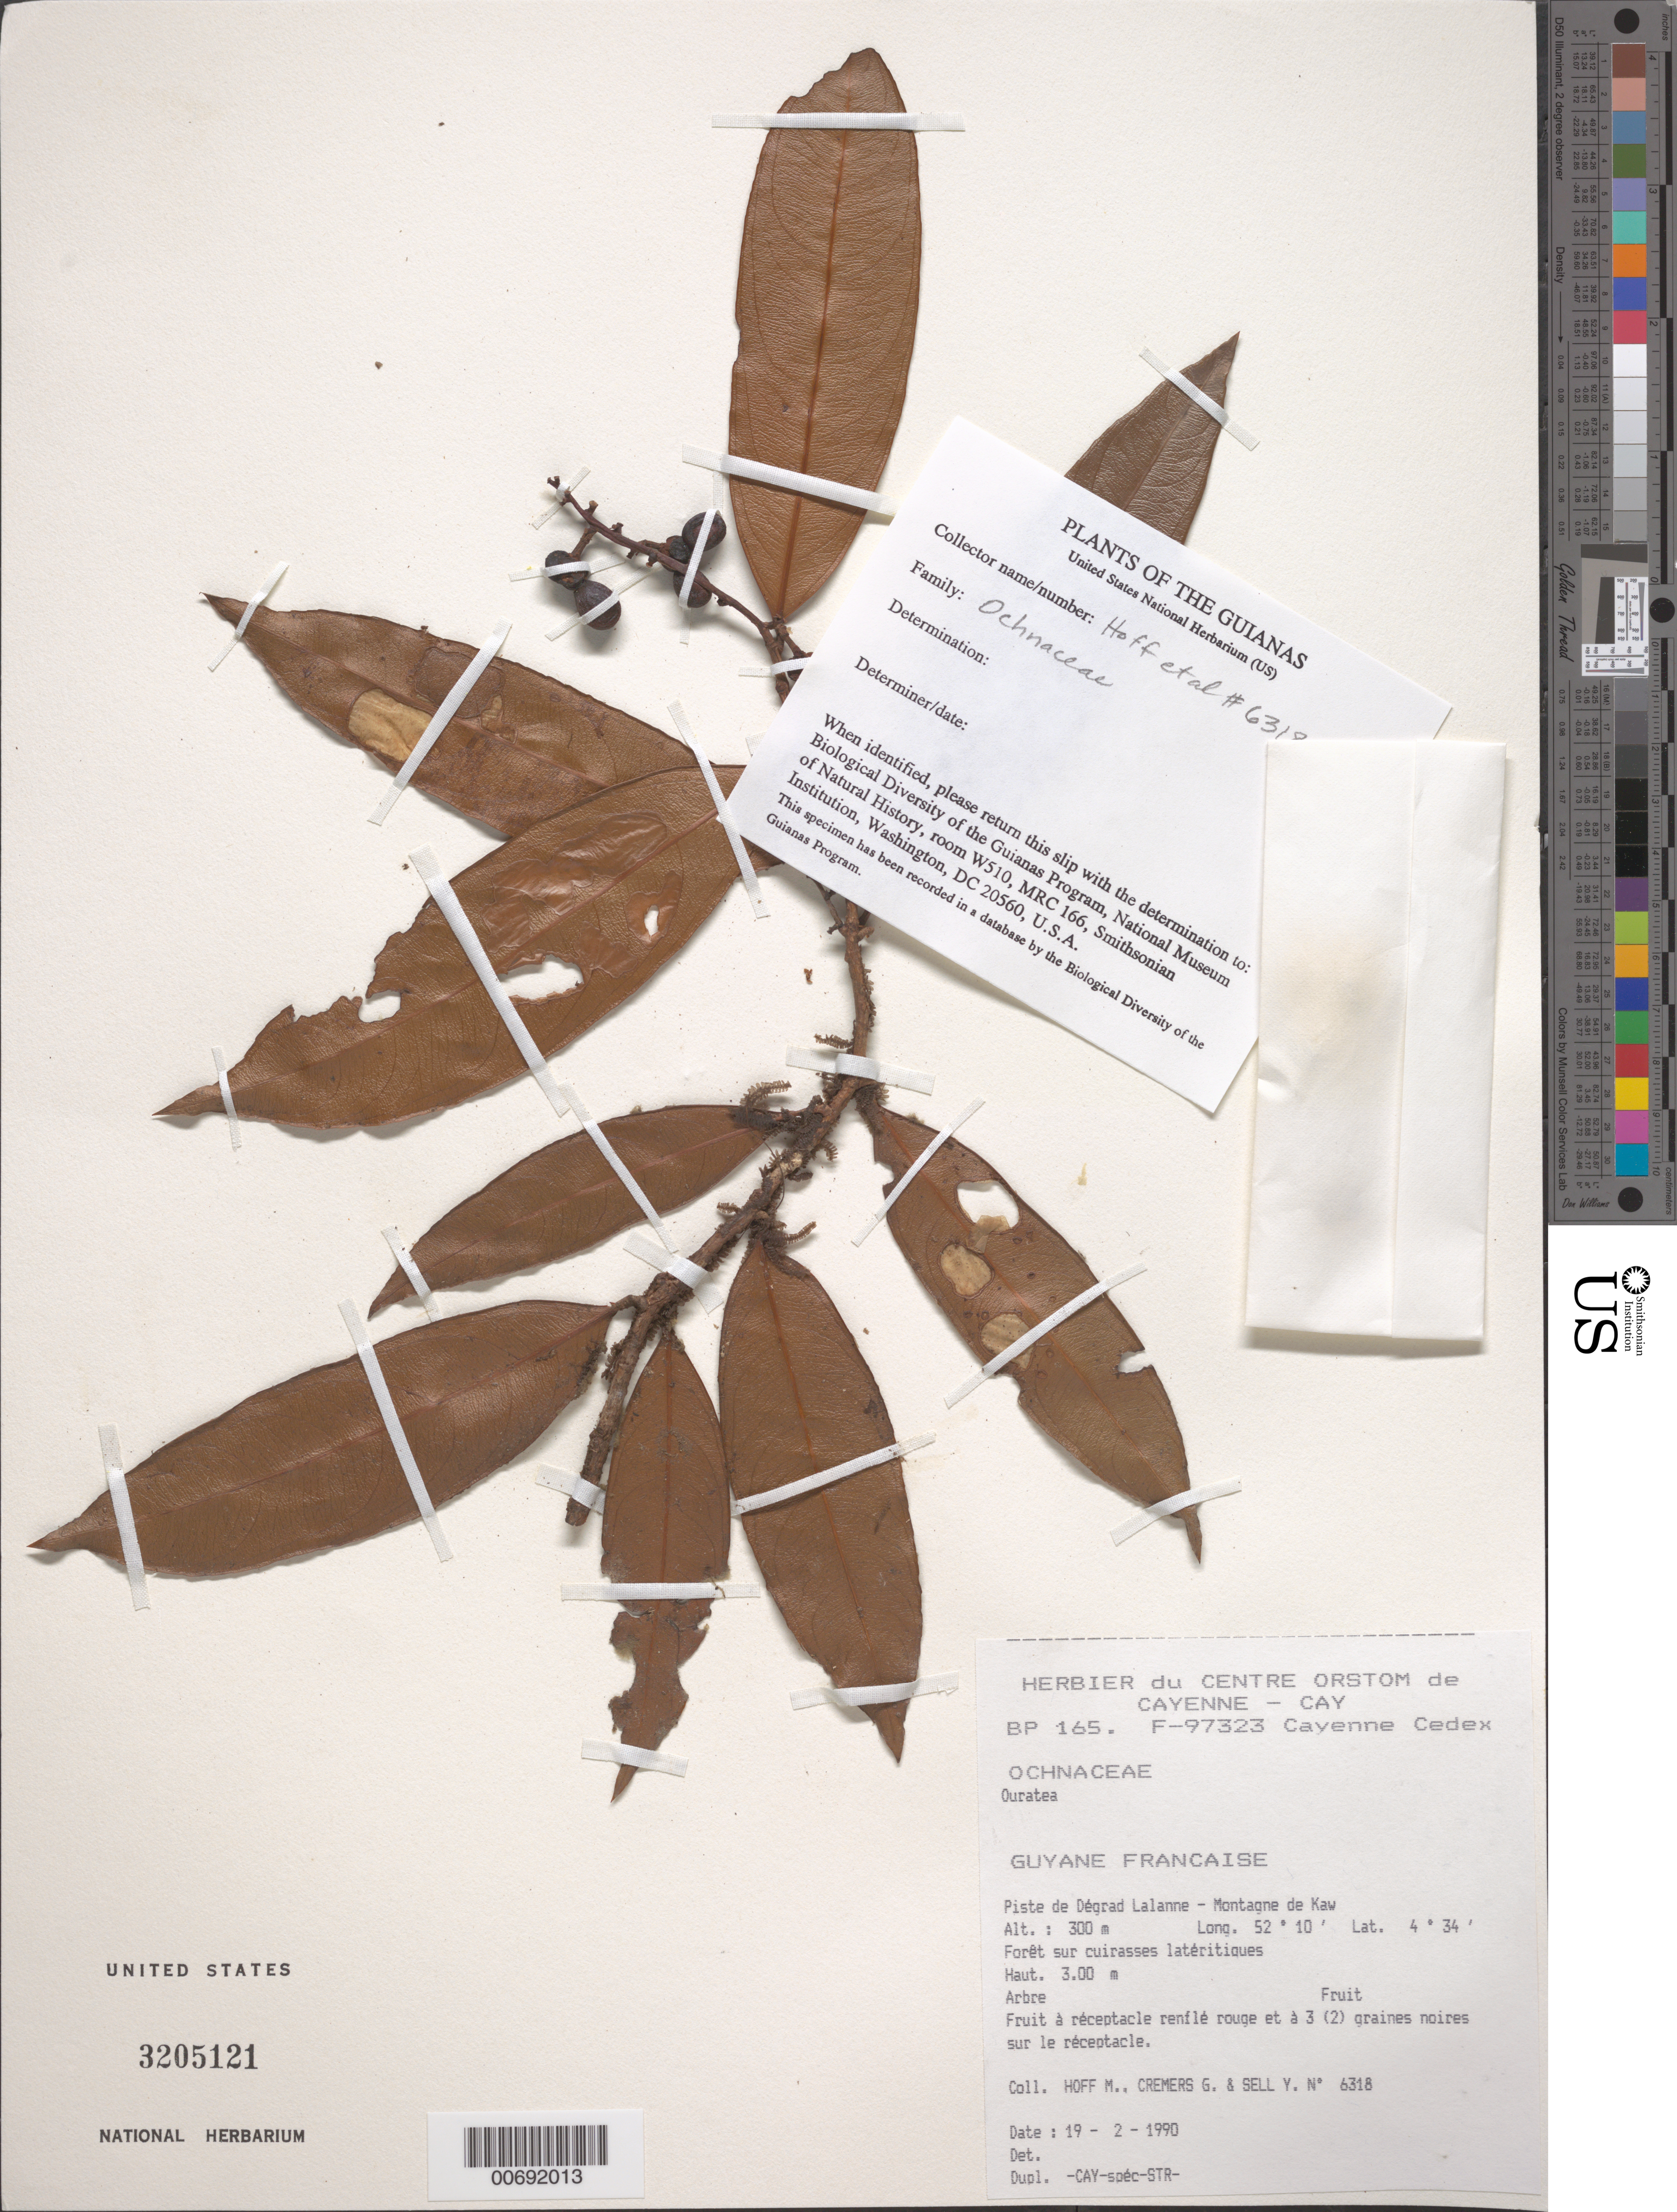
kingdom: Plantae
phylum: Tracheophyta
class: Magnoliopsida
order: Malpighiales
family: Ochnaceae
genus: Ouratea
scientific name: Ouratea sp.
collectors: M. Hoff, G. Cremers & Y. Sell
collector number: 6318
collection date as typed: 19-Feb-90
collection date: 1990-02-19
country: French Guiana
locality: Piste de Dégrad Lalanne, Montagne de Kaw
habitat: Forêt sur cuirasses lateritiques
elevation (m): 300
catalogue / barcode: US 3205121